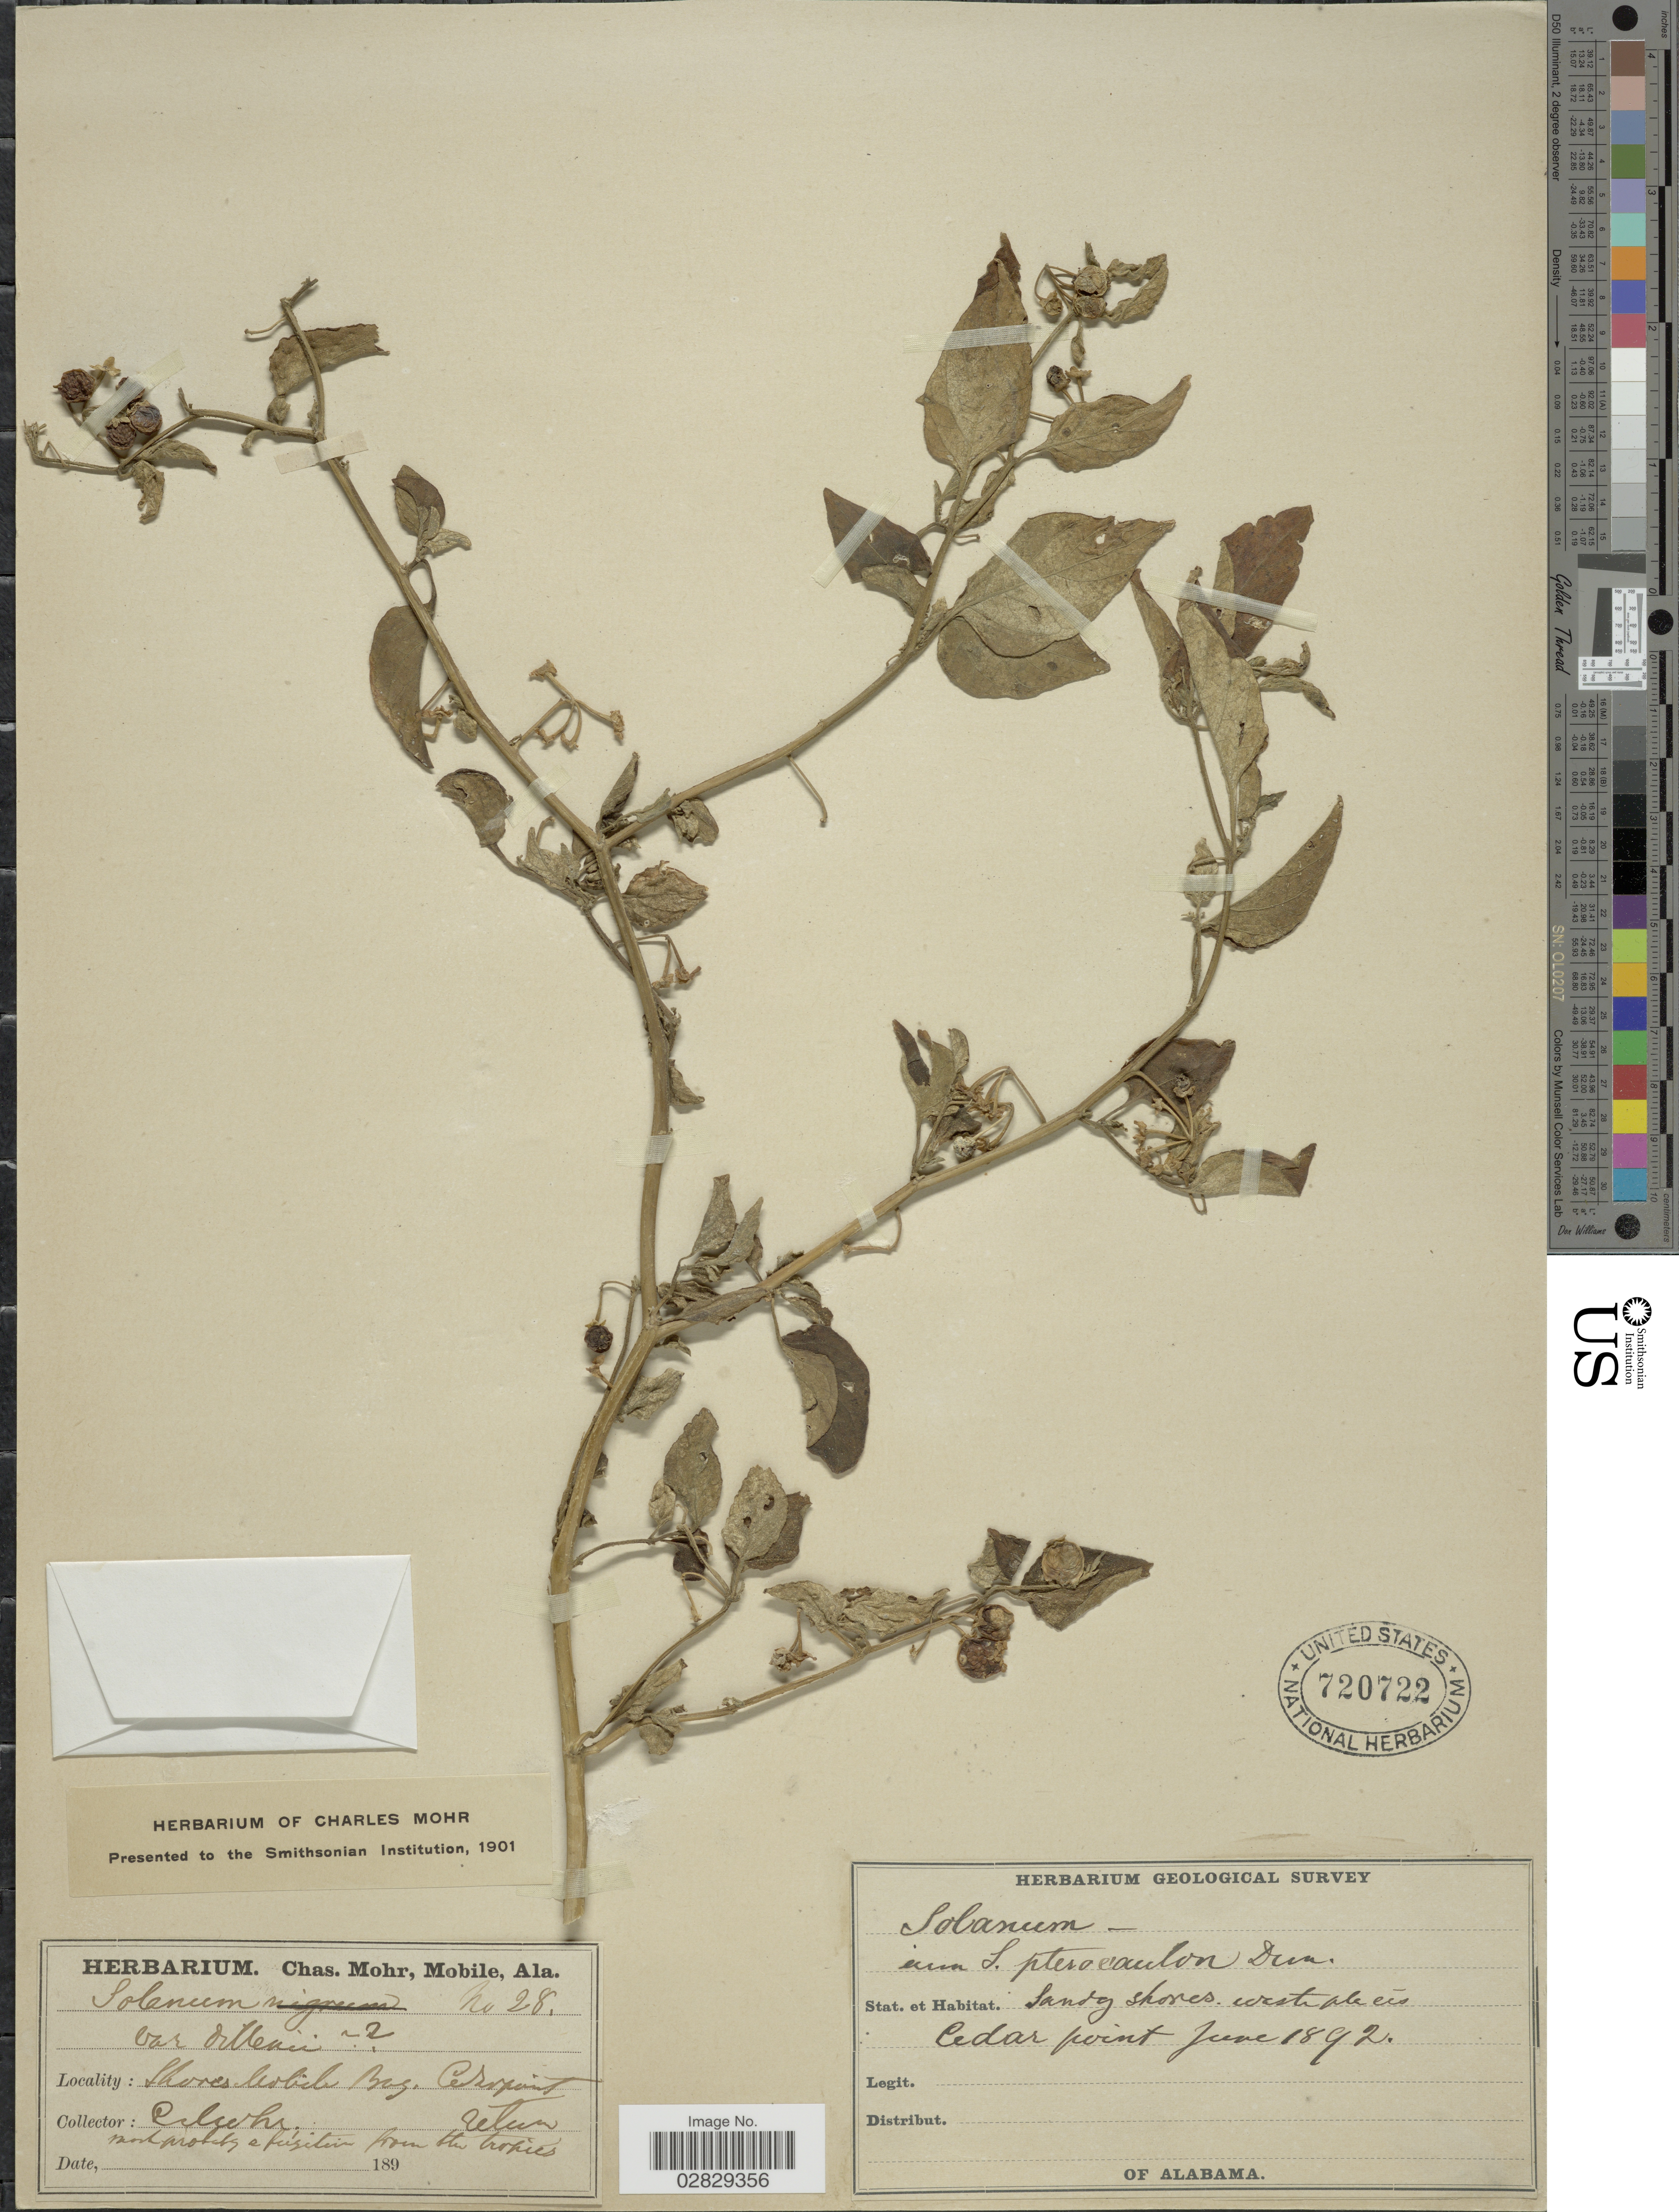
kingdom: Plantae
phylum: Tracheophyta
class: Magnoliopsida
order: Solanales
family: Solanaceae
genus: Solanum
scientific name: Solanum pterocaulon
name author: Dunal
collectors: Mohr, C. T. (herbarium)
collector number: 28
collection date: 1892-06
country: United States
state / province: Alabama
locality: Cedar Point.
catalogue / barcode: US 720722